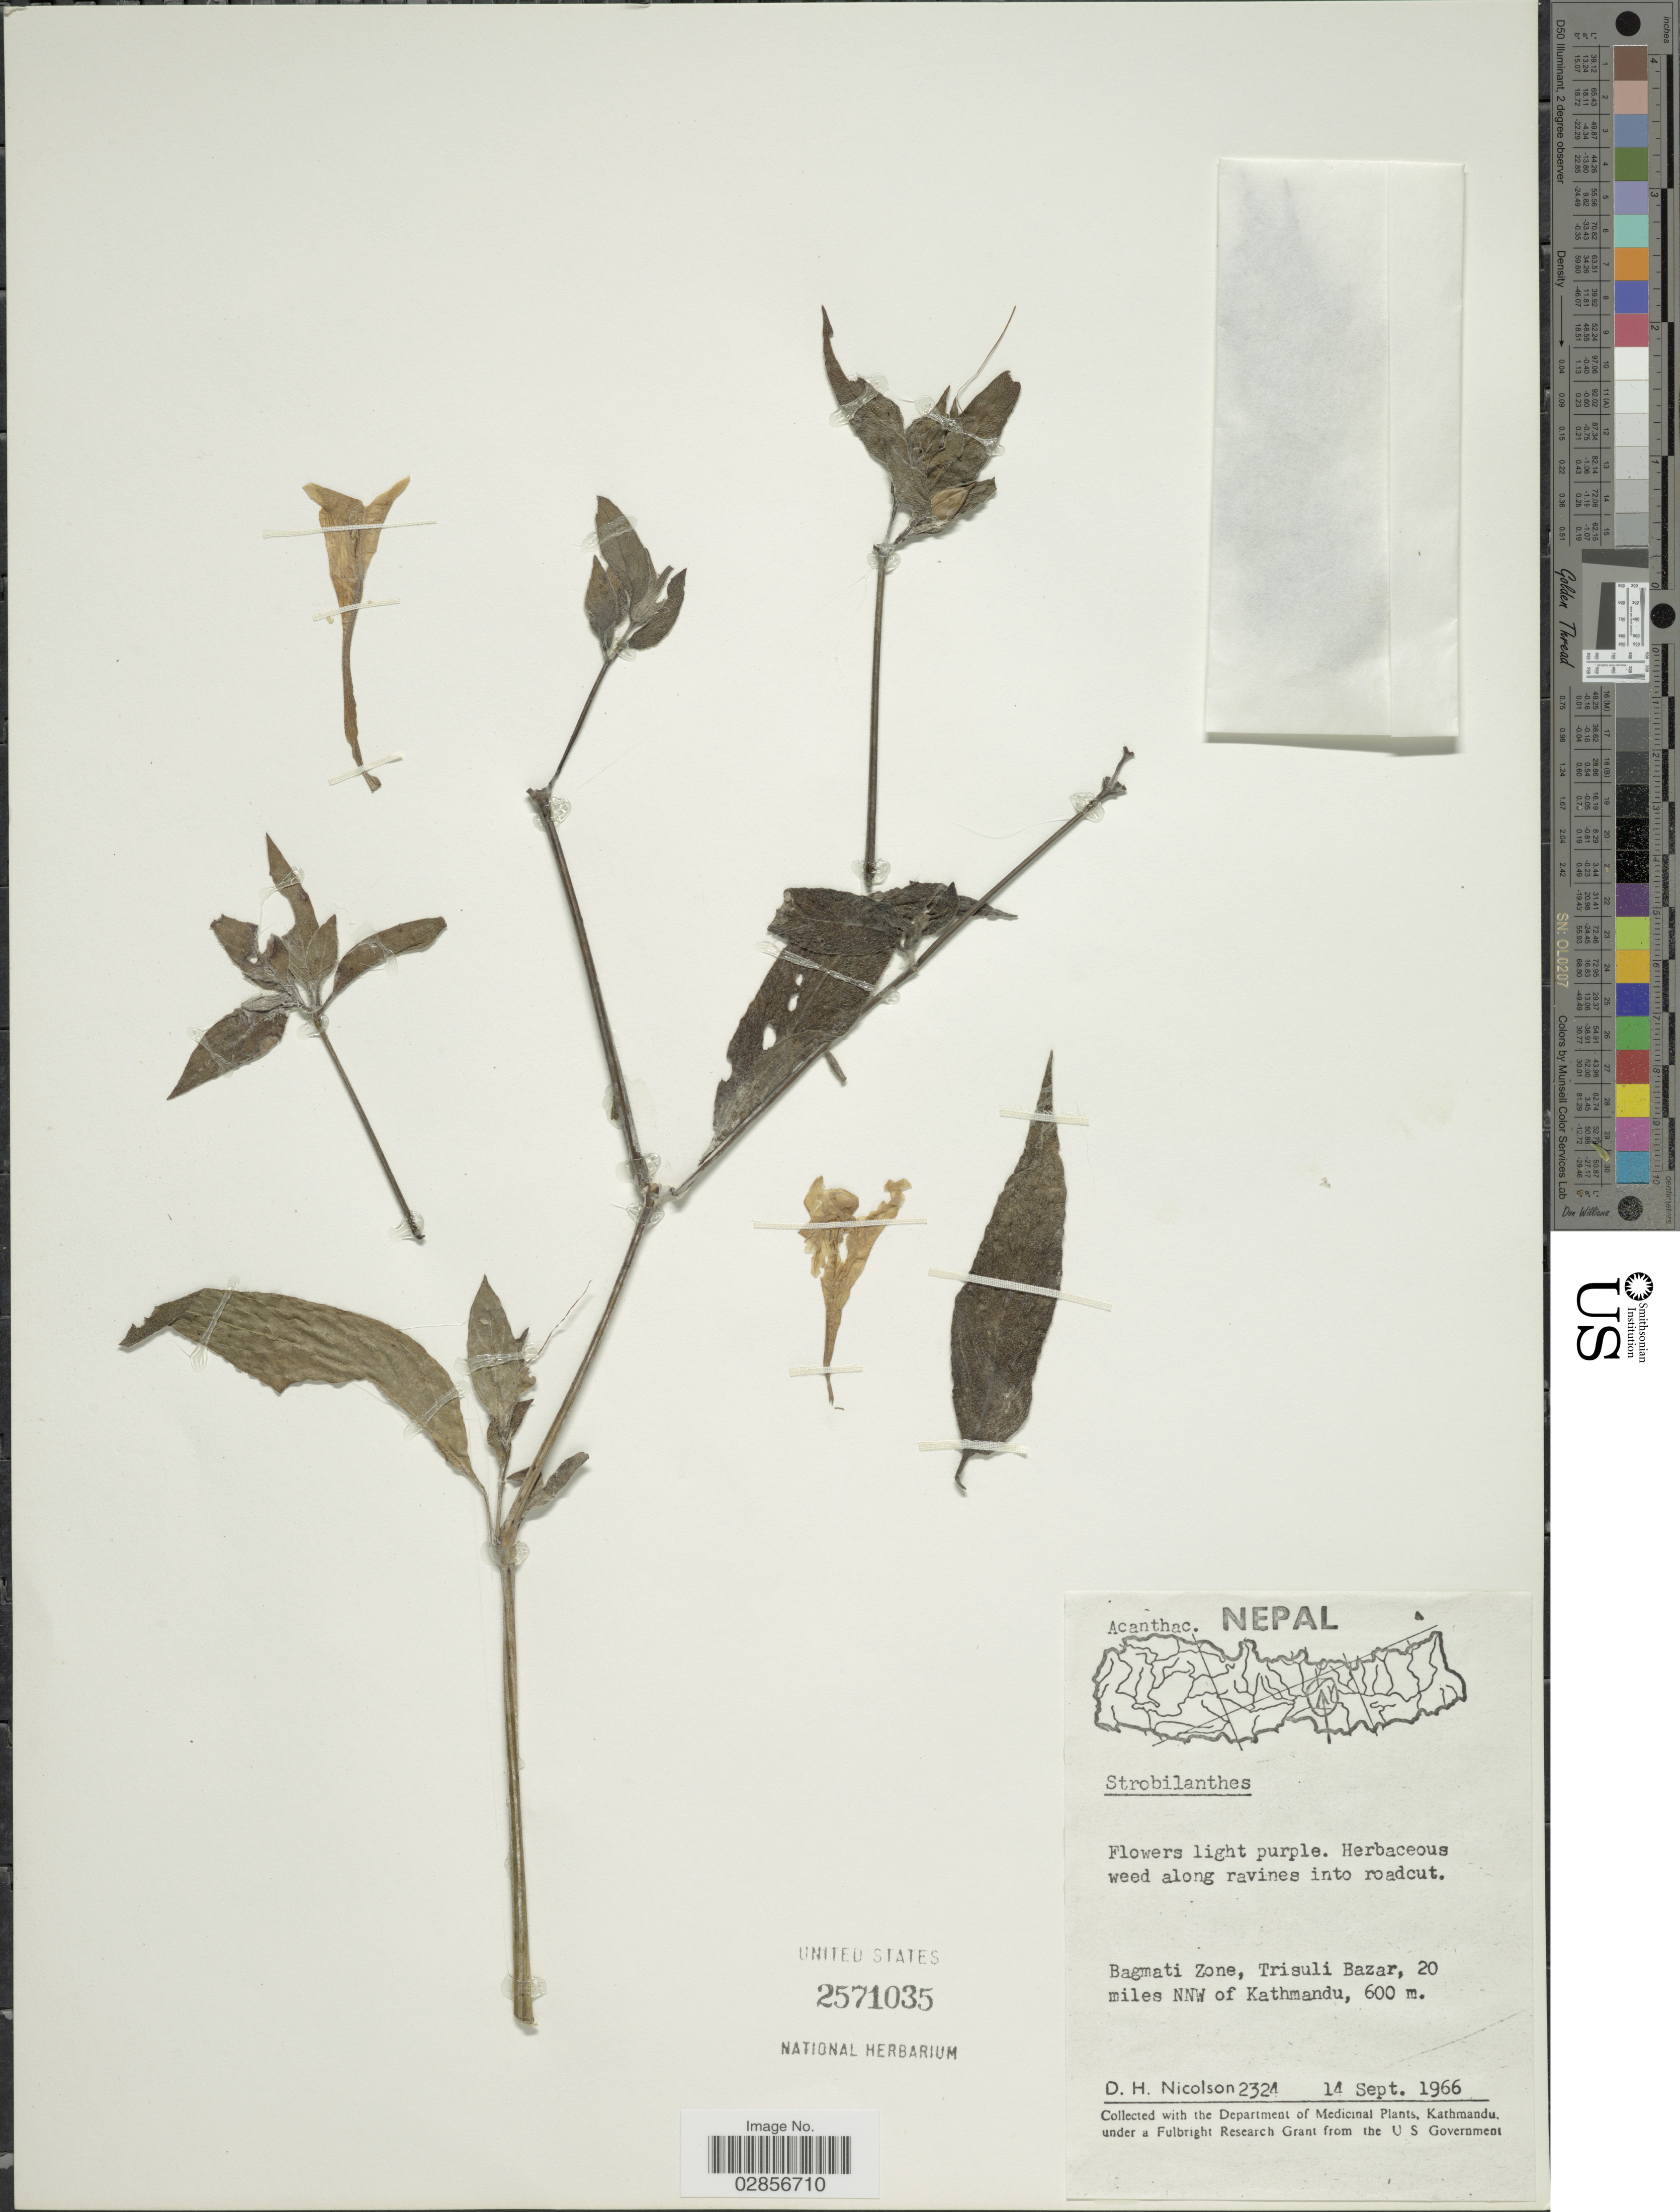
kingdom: Plantae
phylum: Tracheophyta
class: Magnoliopsida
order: Lamiales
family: Acanthaceae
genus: Strobilanthes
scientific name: Strobilanthes sp.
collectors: D. H. Nicolson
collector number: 2324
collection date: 1966-09-14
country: Nepal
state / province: Bagmati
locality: Bagmati Zone, Trisuli Bazar, 20 miles NNW of Kathmandu.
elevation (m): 600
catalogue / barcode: US 2571035